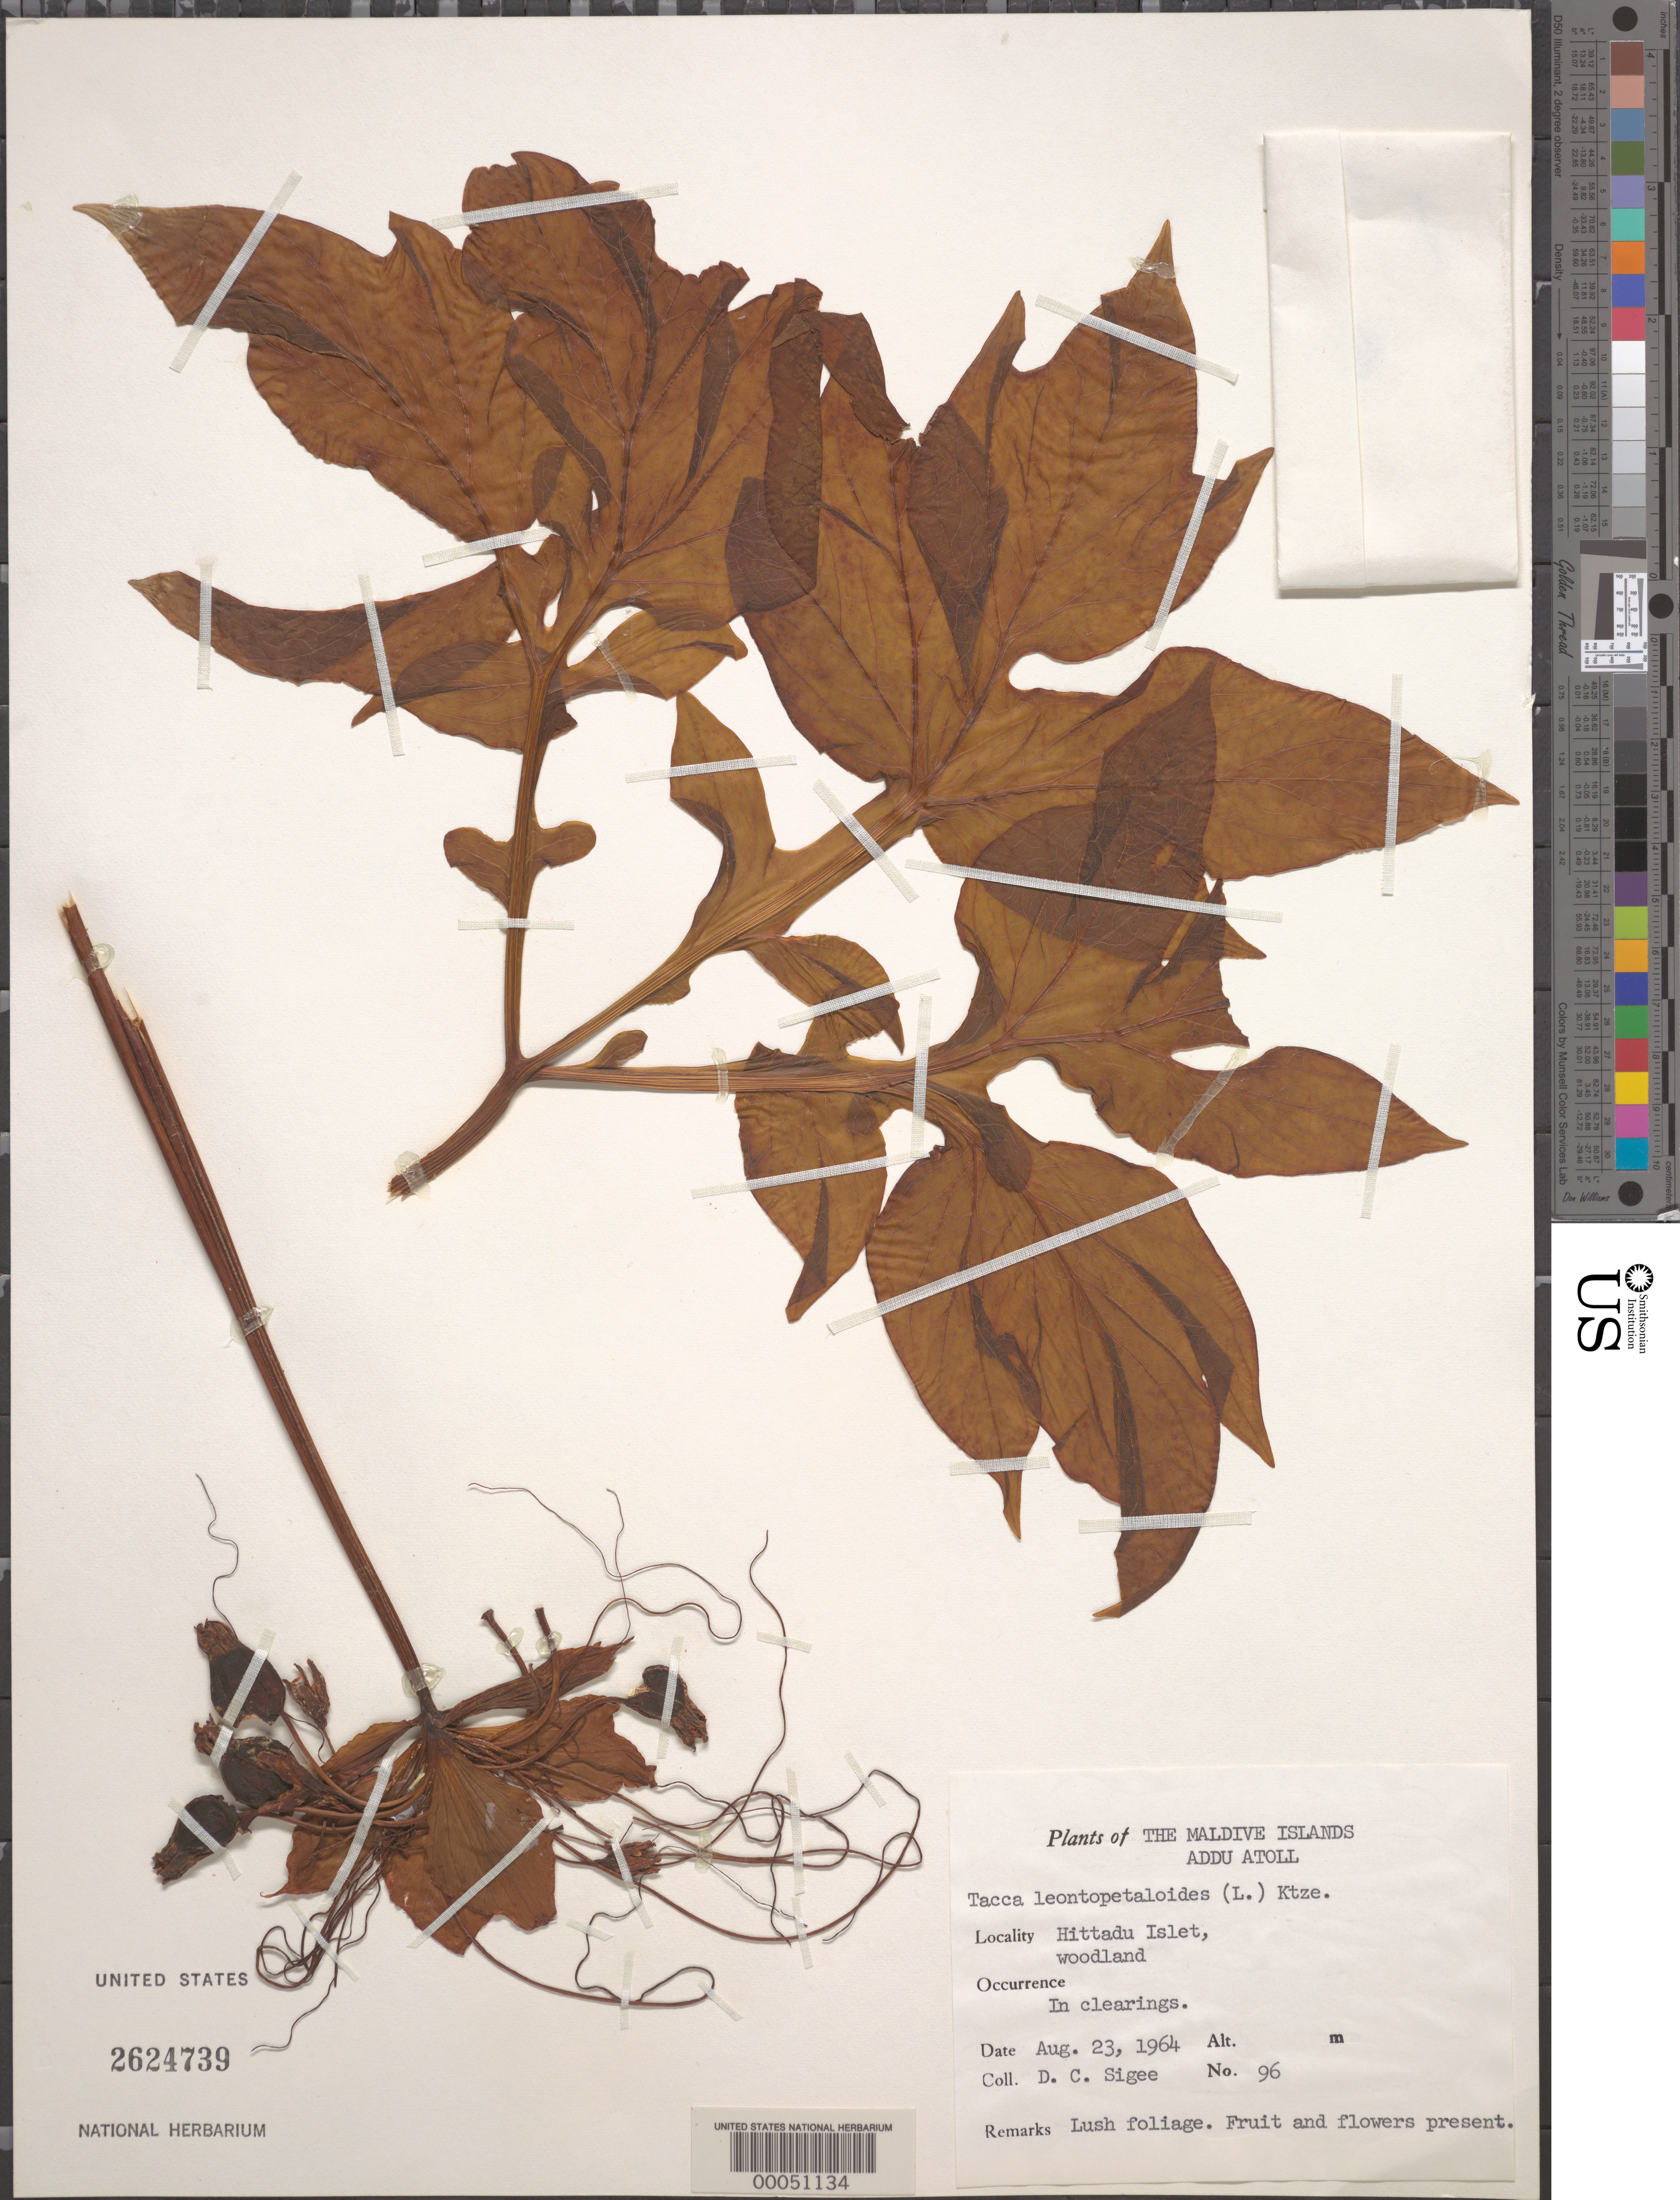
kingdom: Plantae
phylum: Tracheophyta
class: Liliopsida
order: Dioscoreales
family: Dioscoreaceae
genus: Tacca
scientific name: Tacca leontopetaloides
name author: (L.) Kuntze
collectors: D. C. Sigee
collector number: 96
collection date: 1964-08-23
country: Maldive Islands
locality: Addu Atoll. Hittadu Islet.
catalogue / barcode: US 2624739